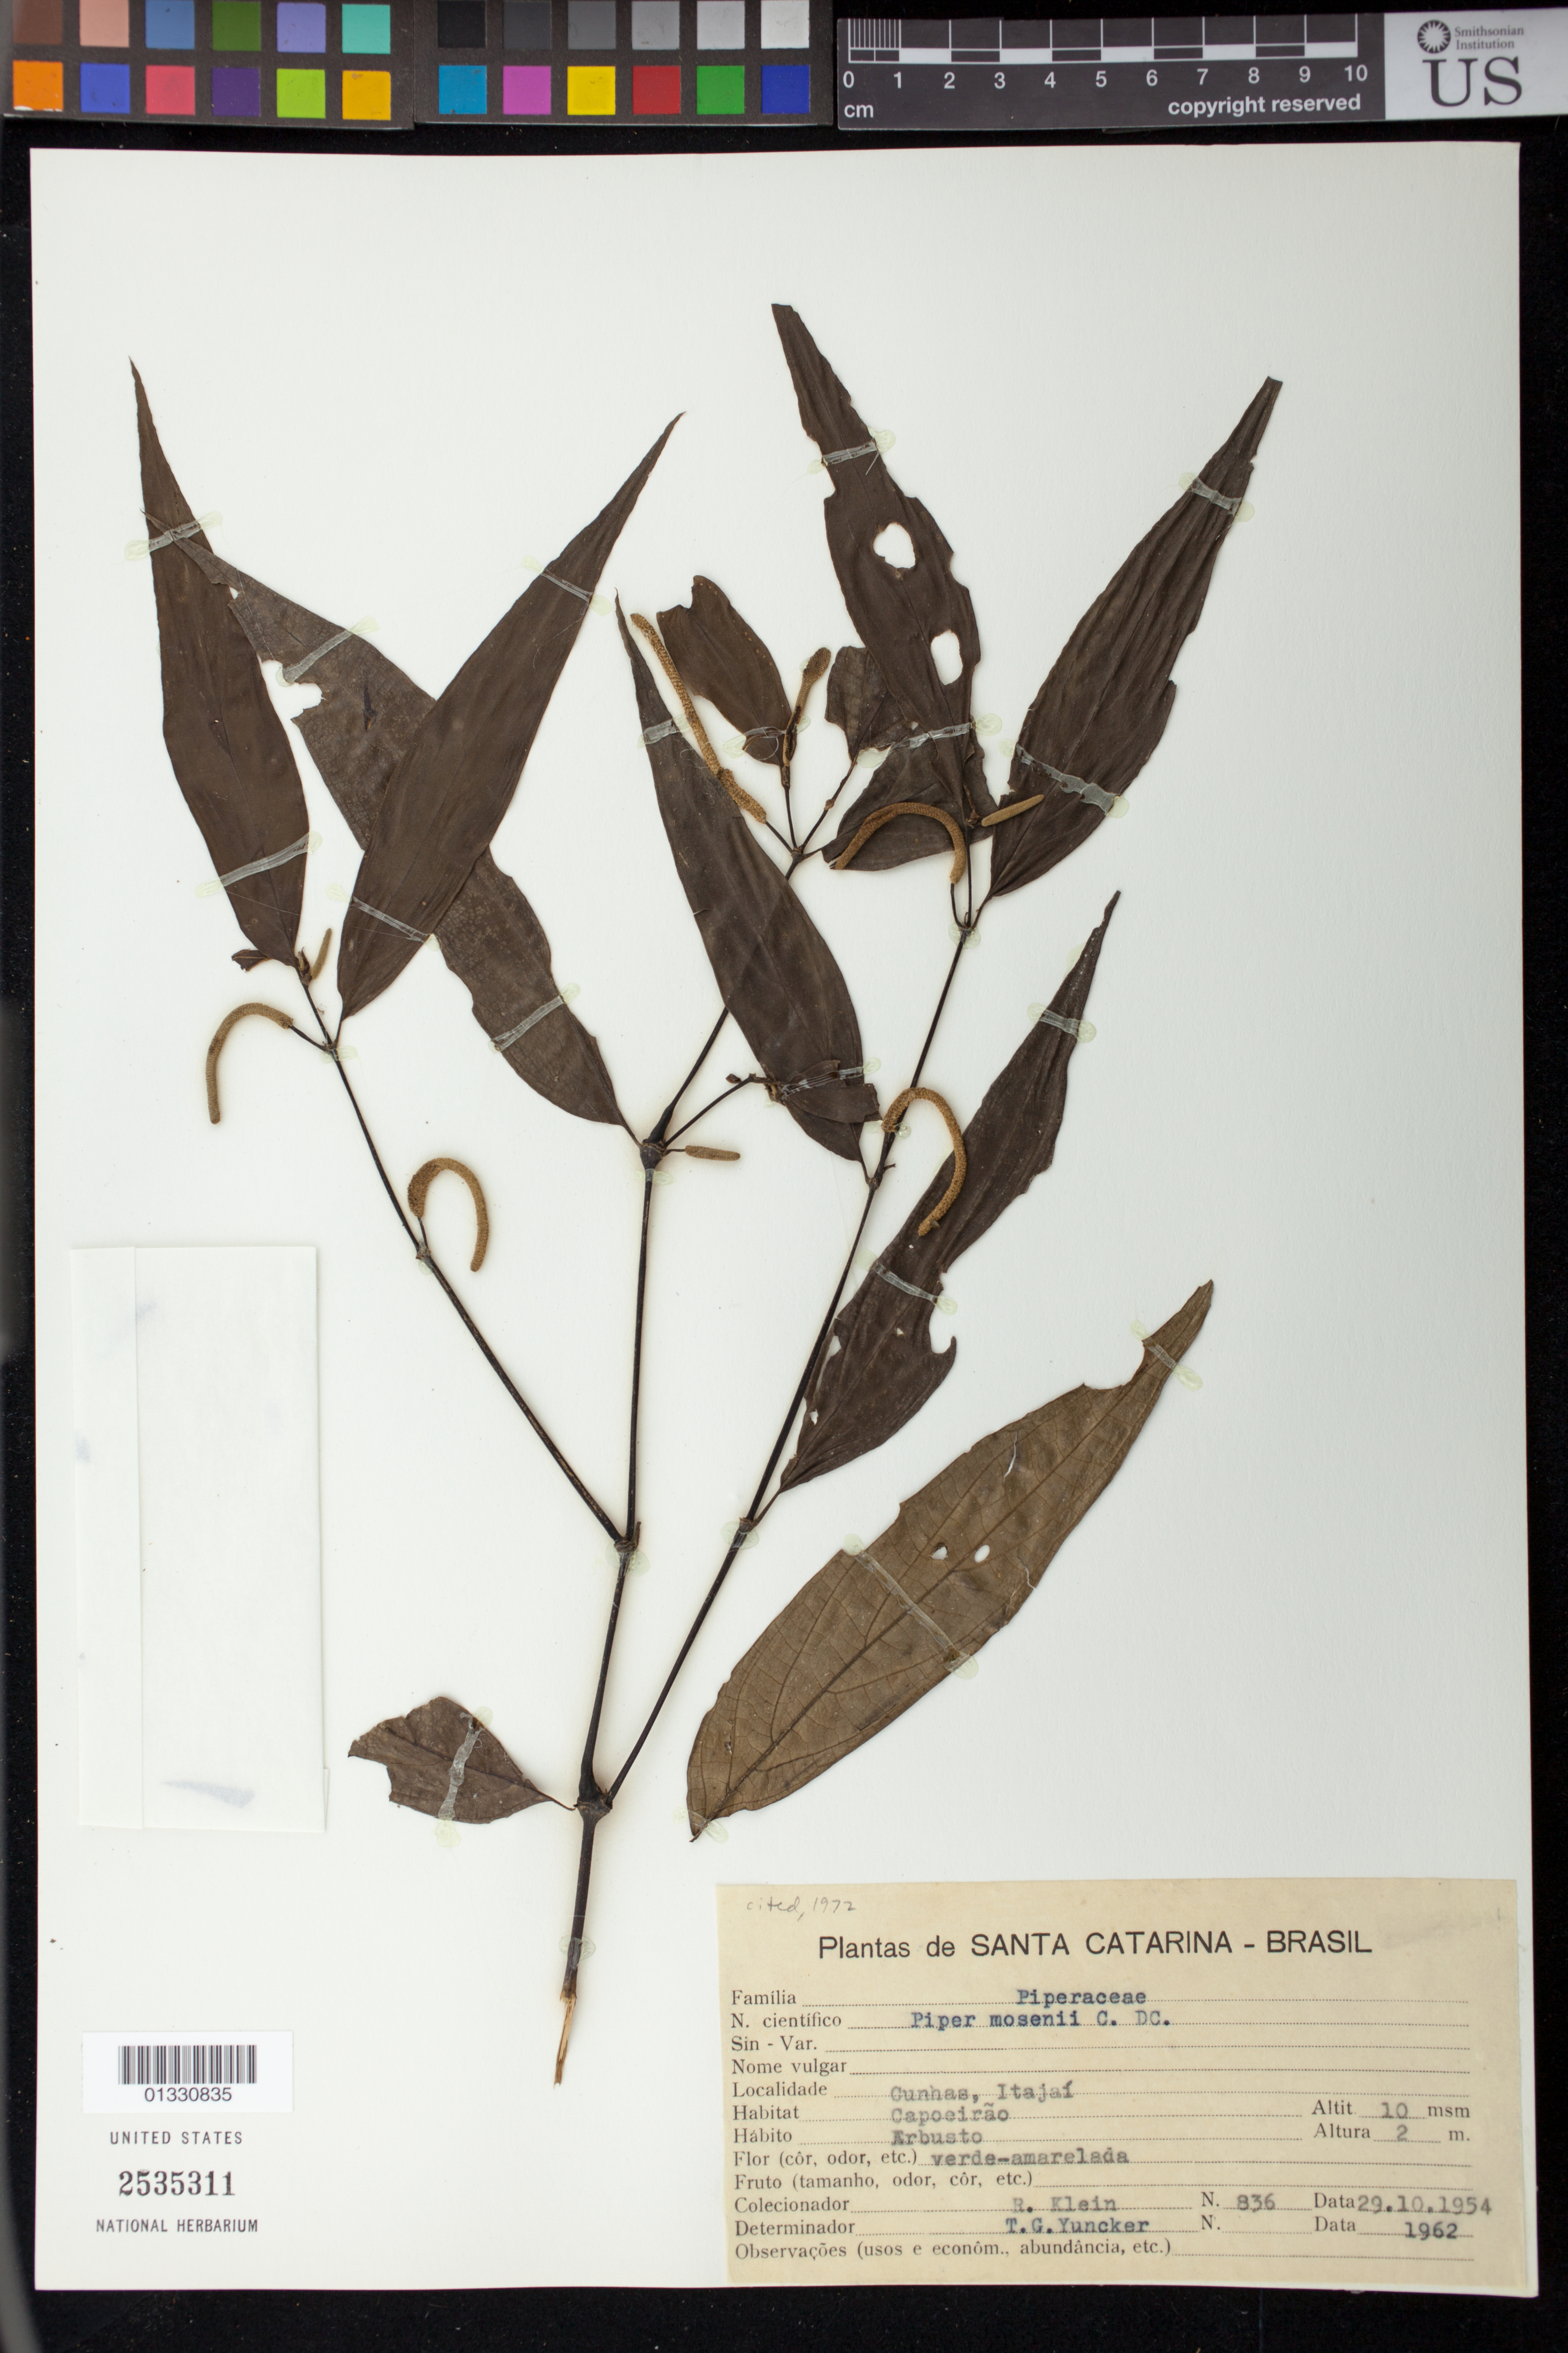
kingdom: Plantae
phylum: Tracheophyta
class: Magnoliopsida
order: Piperales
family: Piperaceae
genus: Piper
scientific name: Piper mosenii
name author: C. DC.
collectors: R. M. Klein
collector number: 836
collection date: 1954-10-29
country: Brazil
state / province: Santa Catarina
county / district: Itajaí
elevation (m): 10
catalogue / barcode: US 2535311